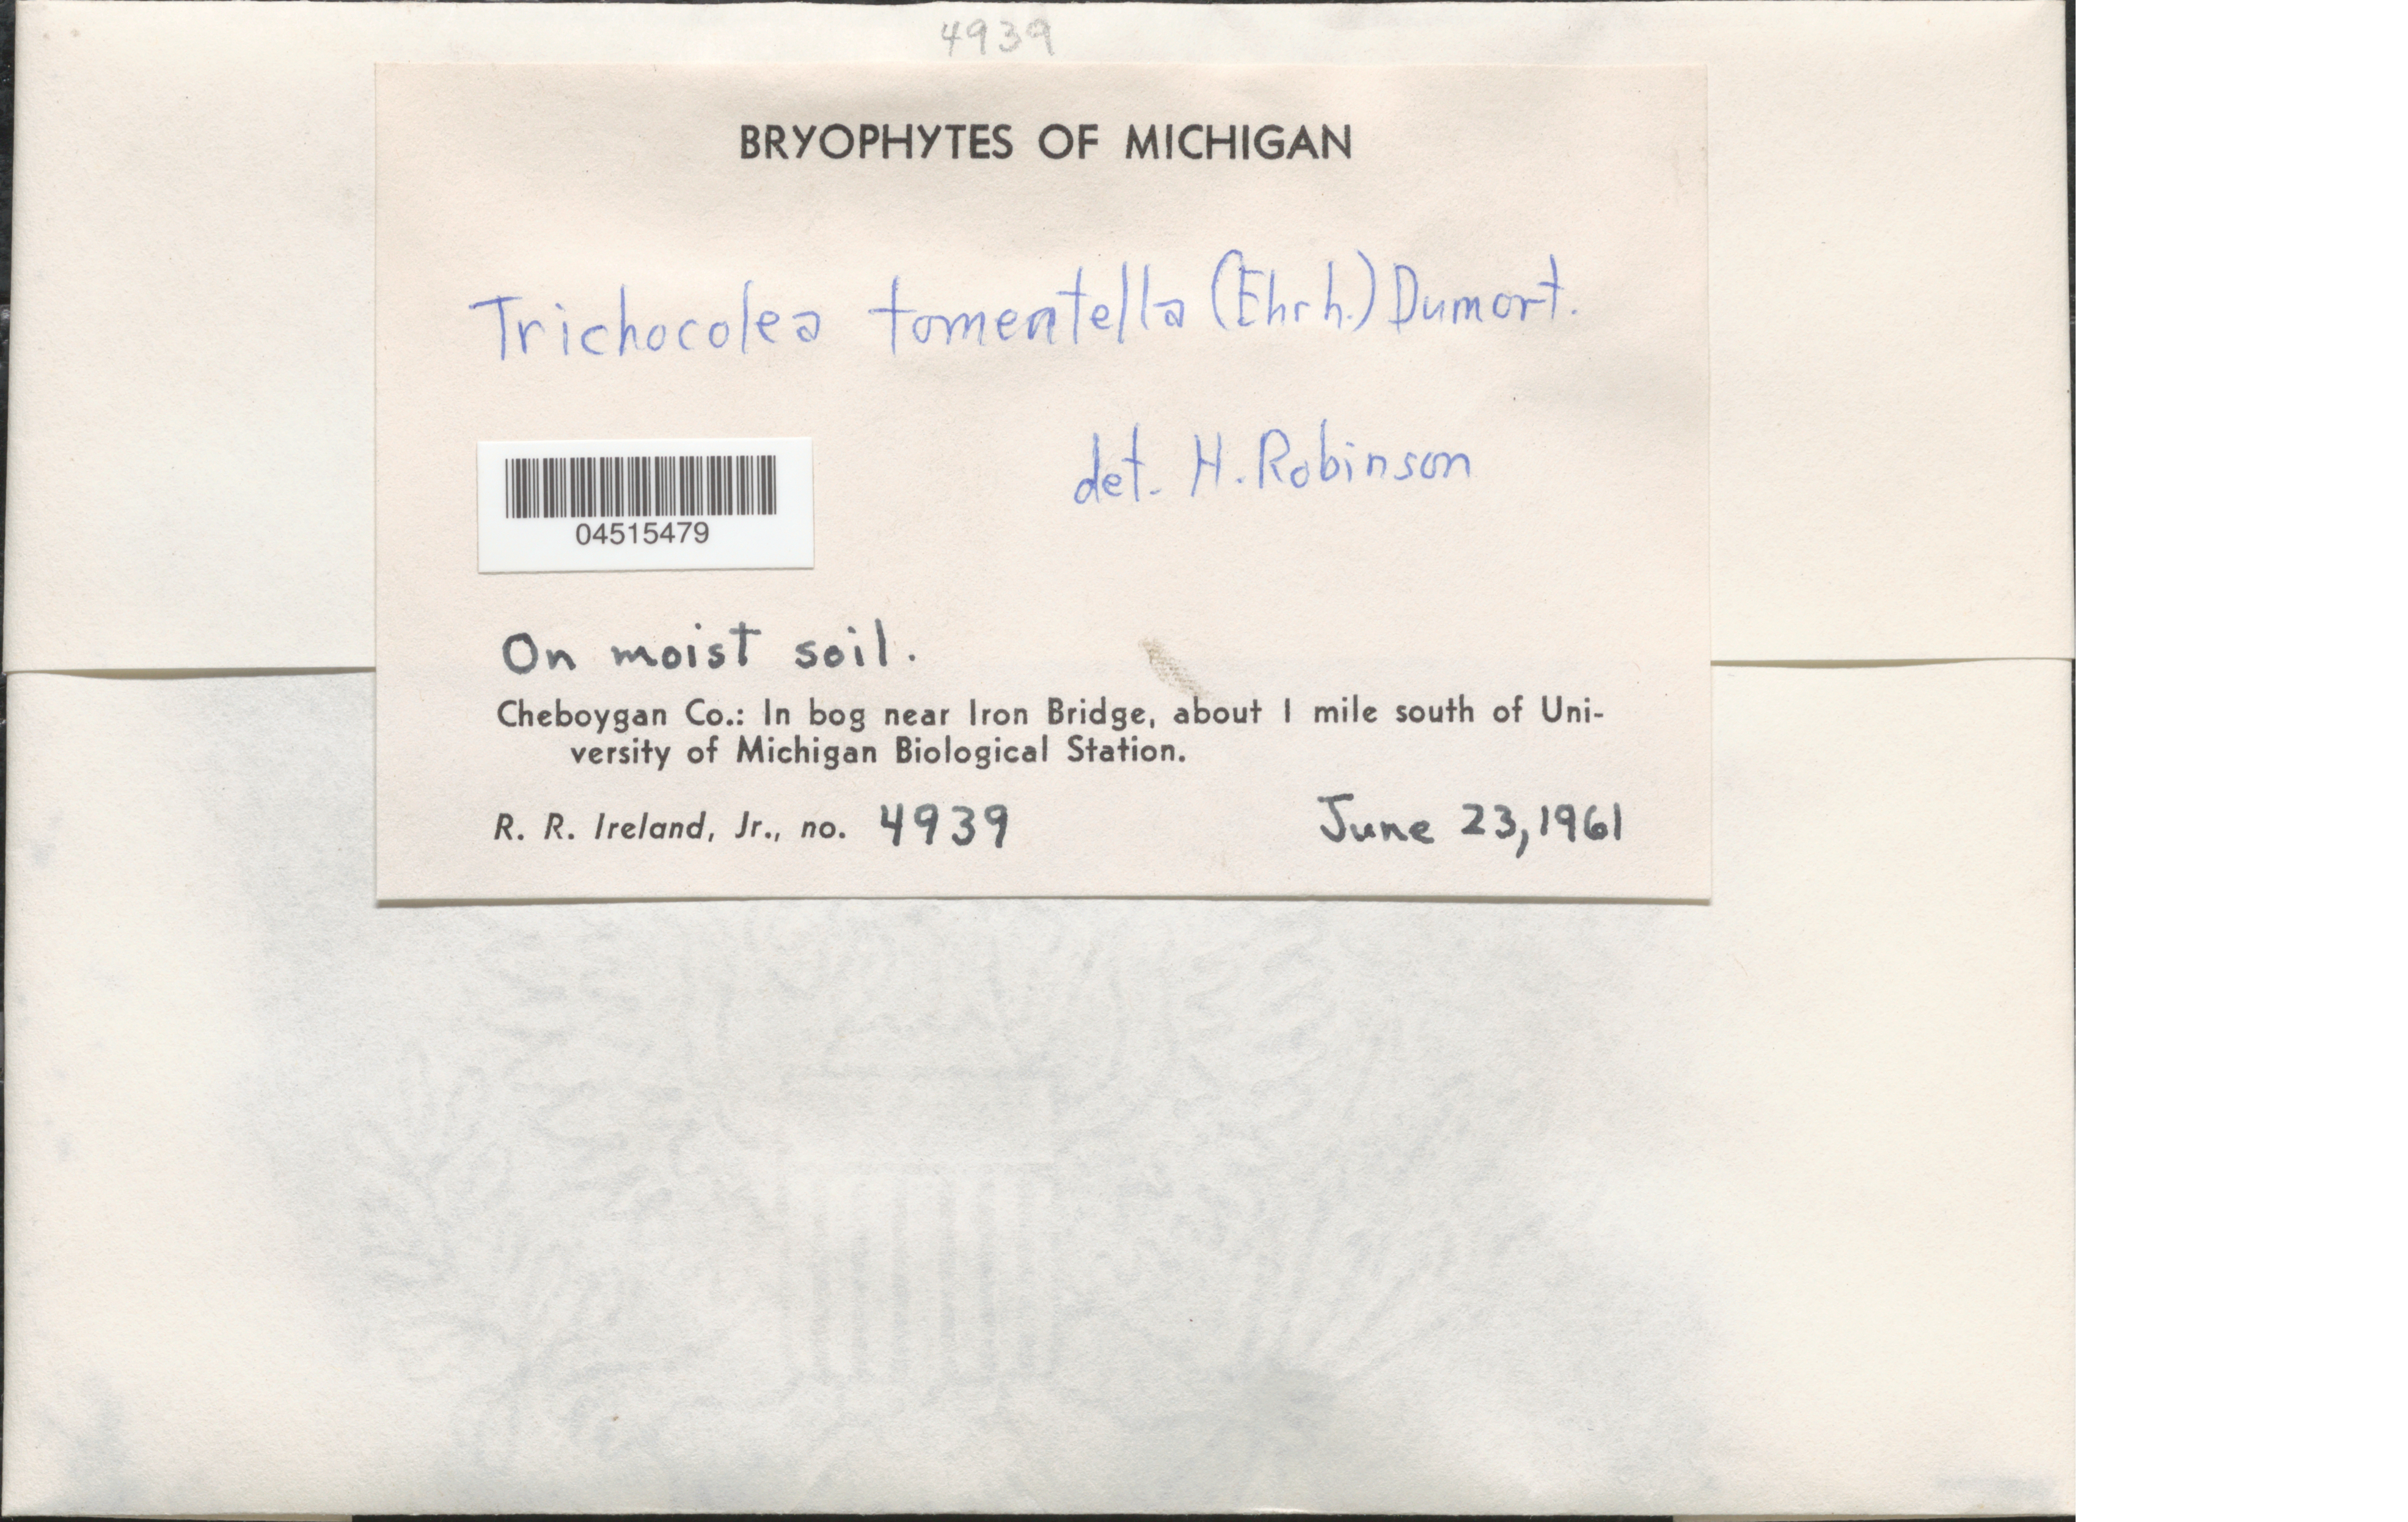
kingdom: Plantae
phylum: Marchantiophyta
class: Jungermanniopsida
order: Jungermanniales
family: Trichocoleaceae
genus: Trichocolea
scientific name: Trichocolea tomentella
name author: (Ehrh.) Dumort.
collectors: R. Ireland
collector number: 4939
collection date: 1961-06-23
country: United States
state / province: Michigan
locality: Cheboygan Co.: In bog near Iron Bridge, about 1 mile south of University of Michigan Biological Station.